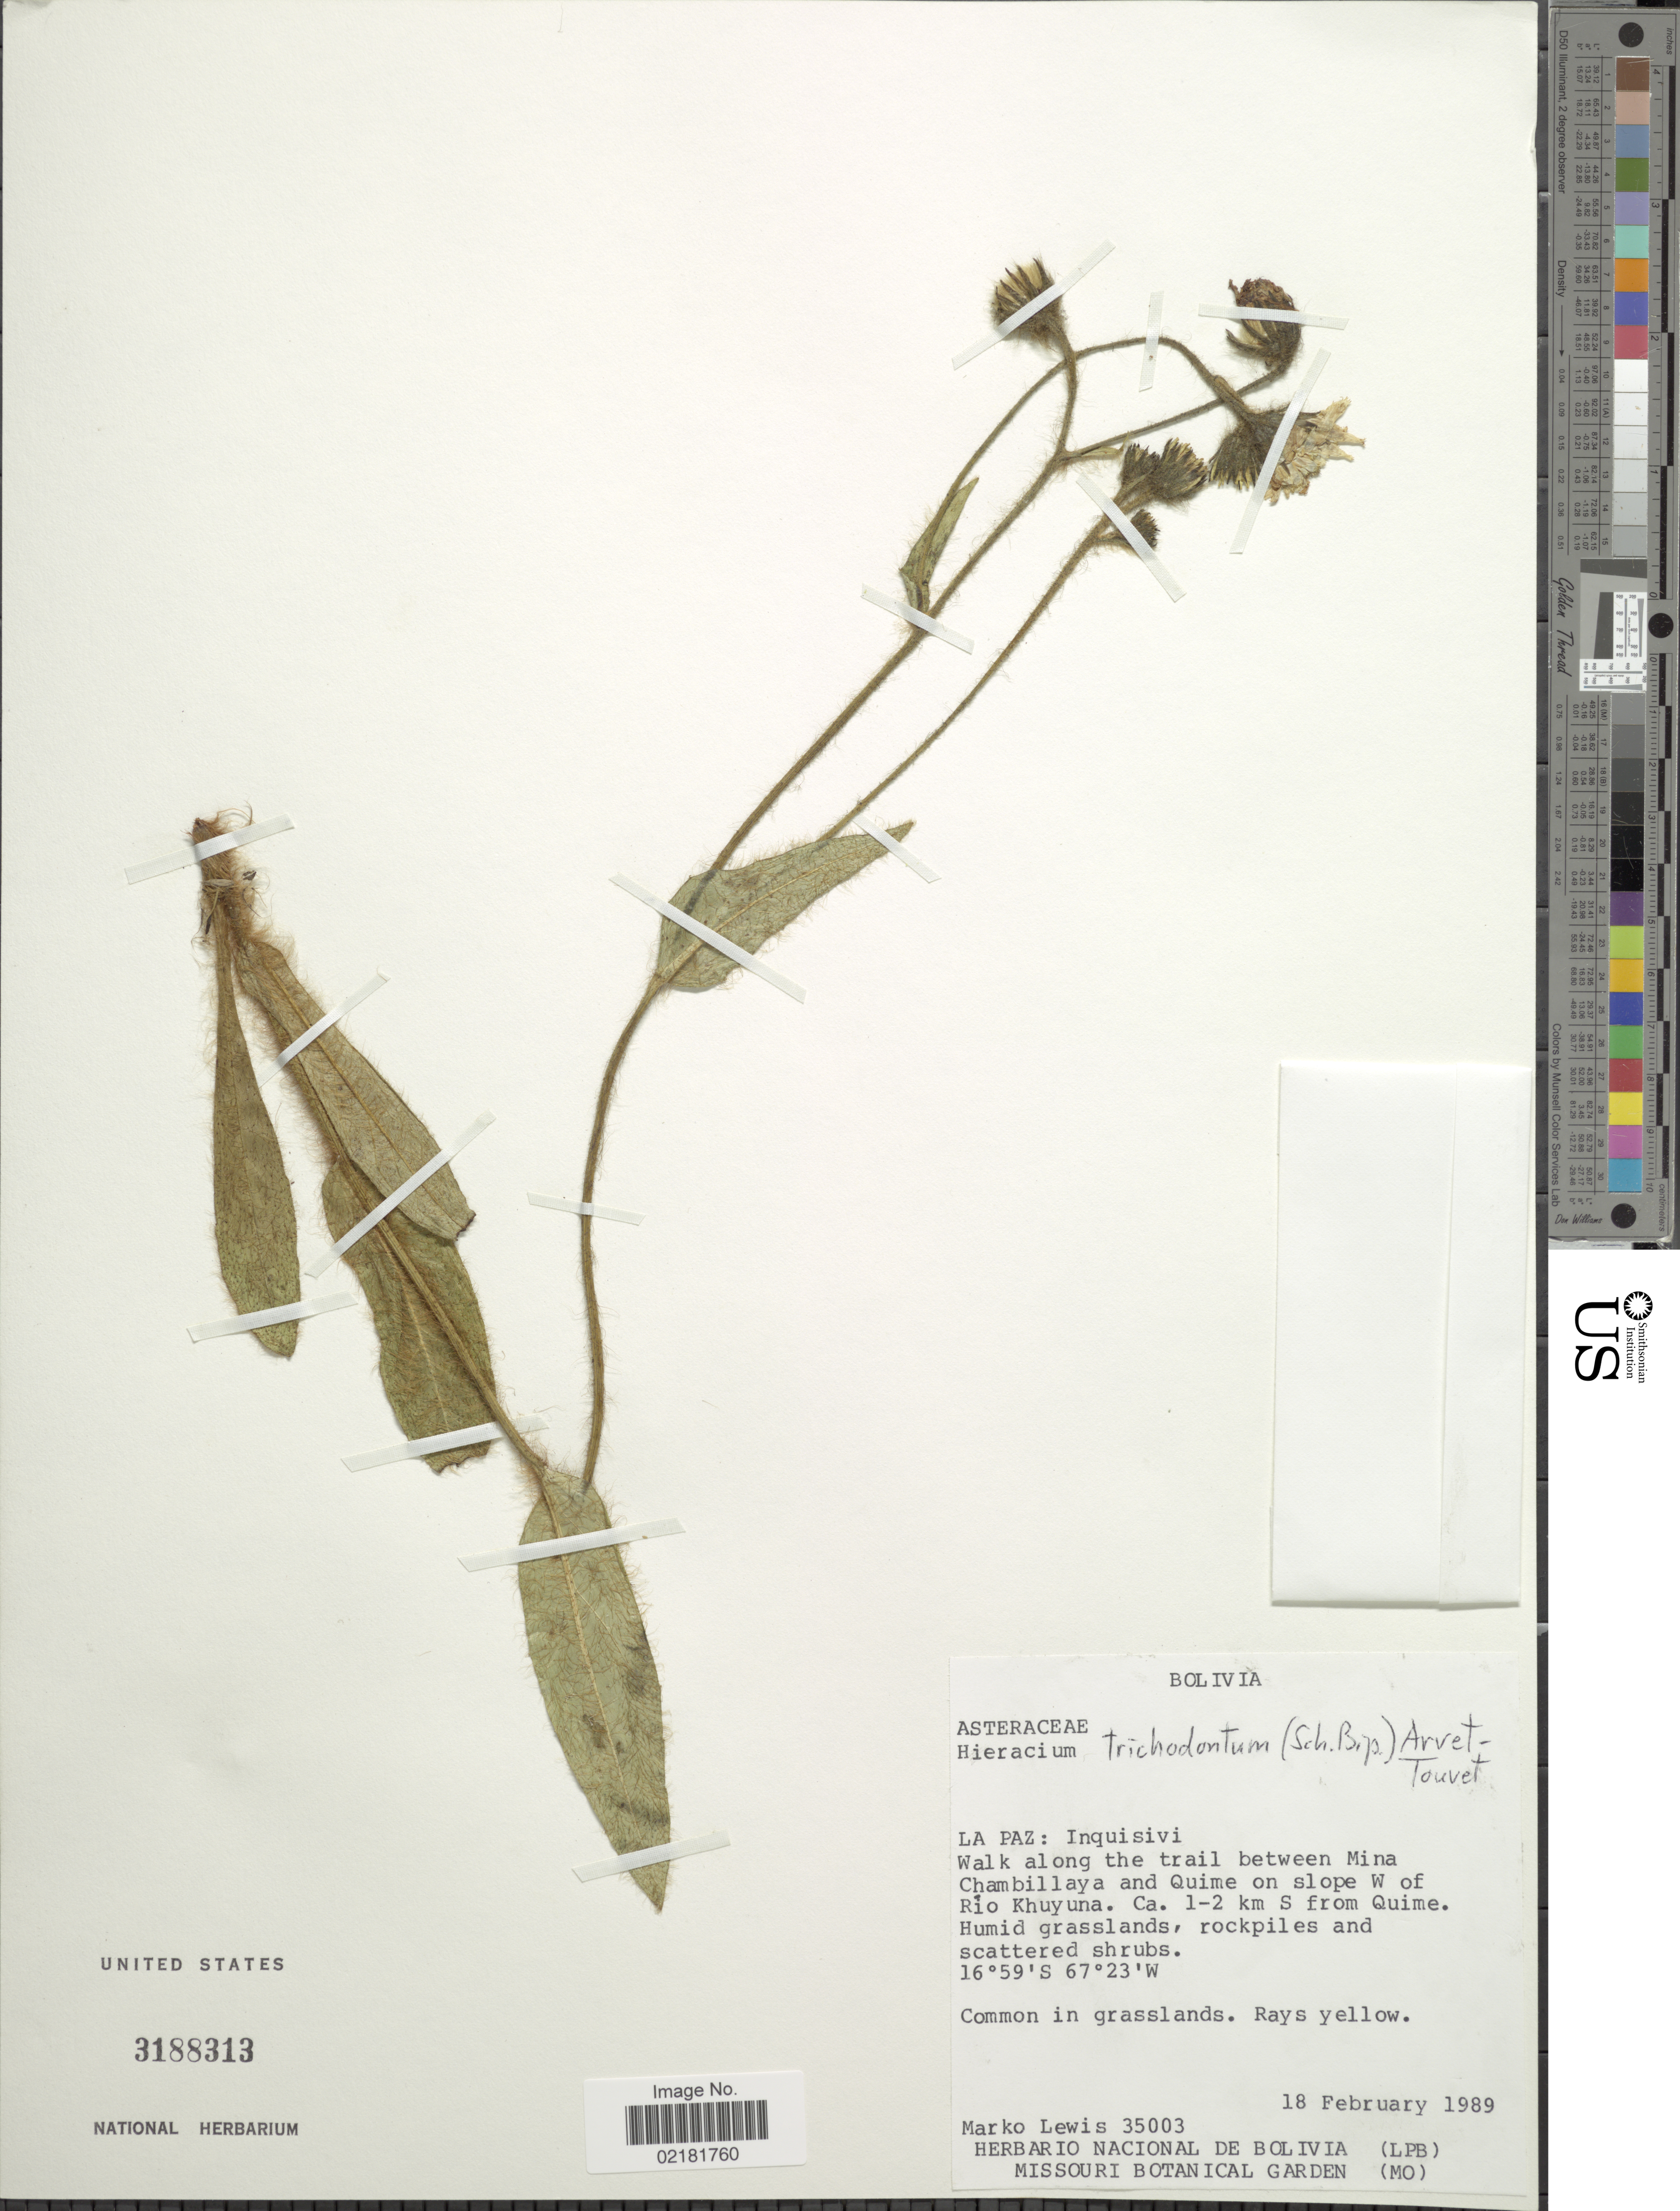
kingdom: Plantae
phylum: Tracheophyta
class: Magnoliopsida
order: Asterales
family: Asteraceae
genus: Hieracium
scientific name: Hieracium trichodontum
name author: (Sch. Bip.) Arvet-Touvet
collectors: M. A. Lewis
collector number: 35003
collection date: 1989-02-18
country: Bolivia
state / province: La Paz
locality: Inquisivi, walk along the trail between Mina Chambillaya and Quime on slope W of Rio Khuyuna, ca. 1-2 km S from Quime.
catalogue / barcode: US 3188313